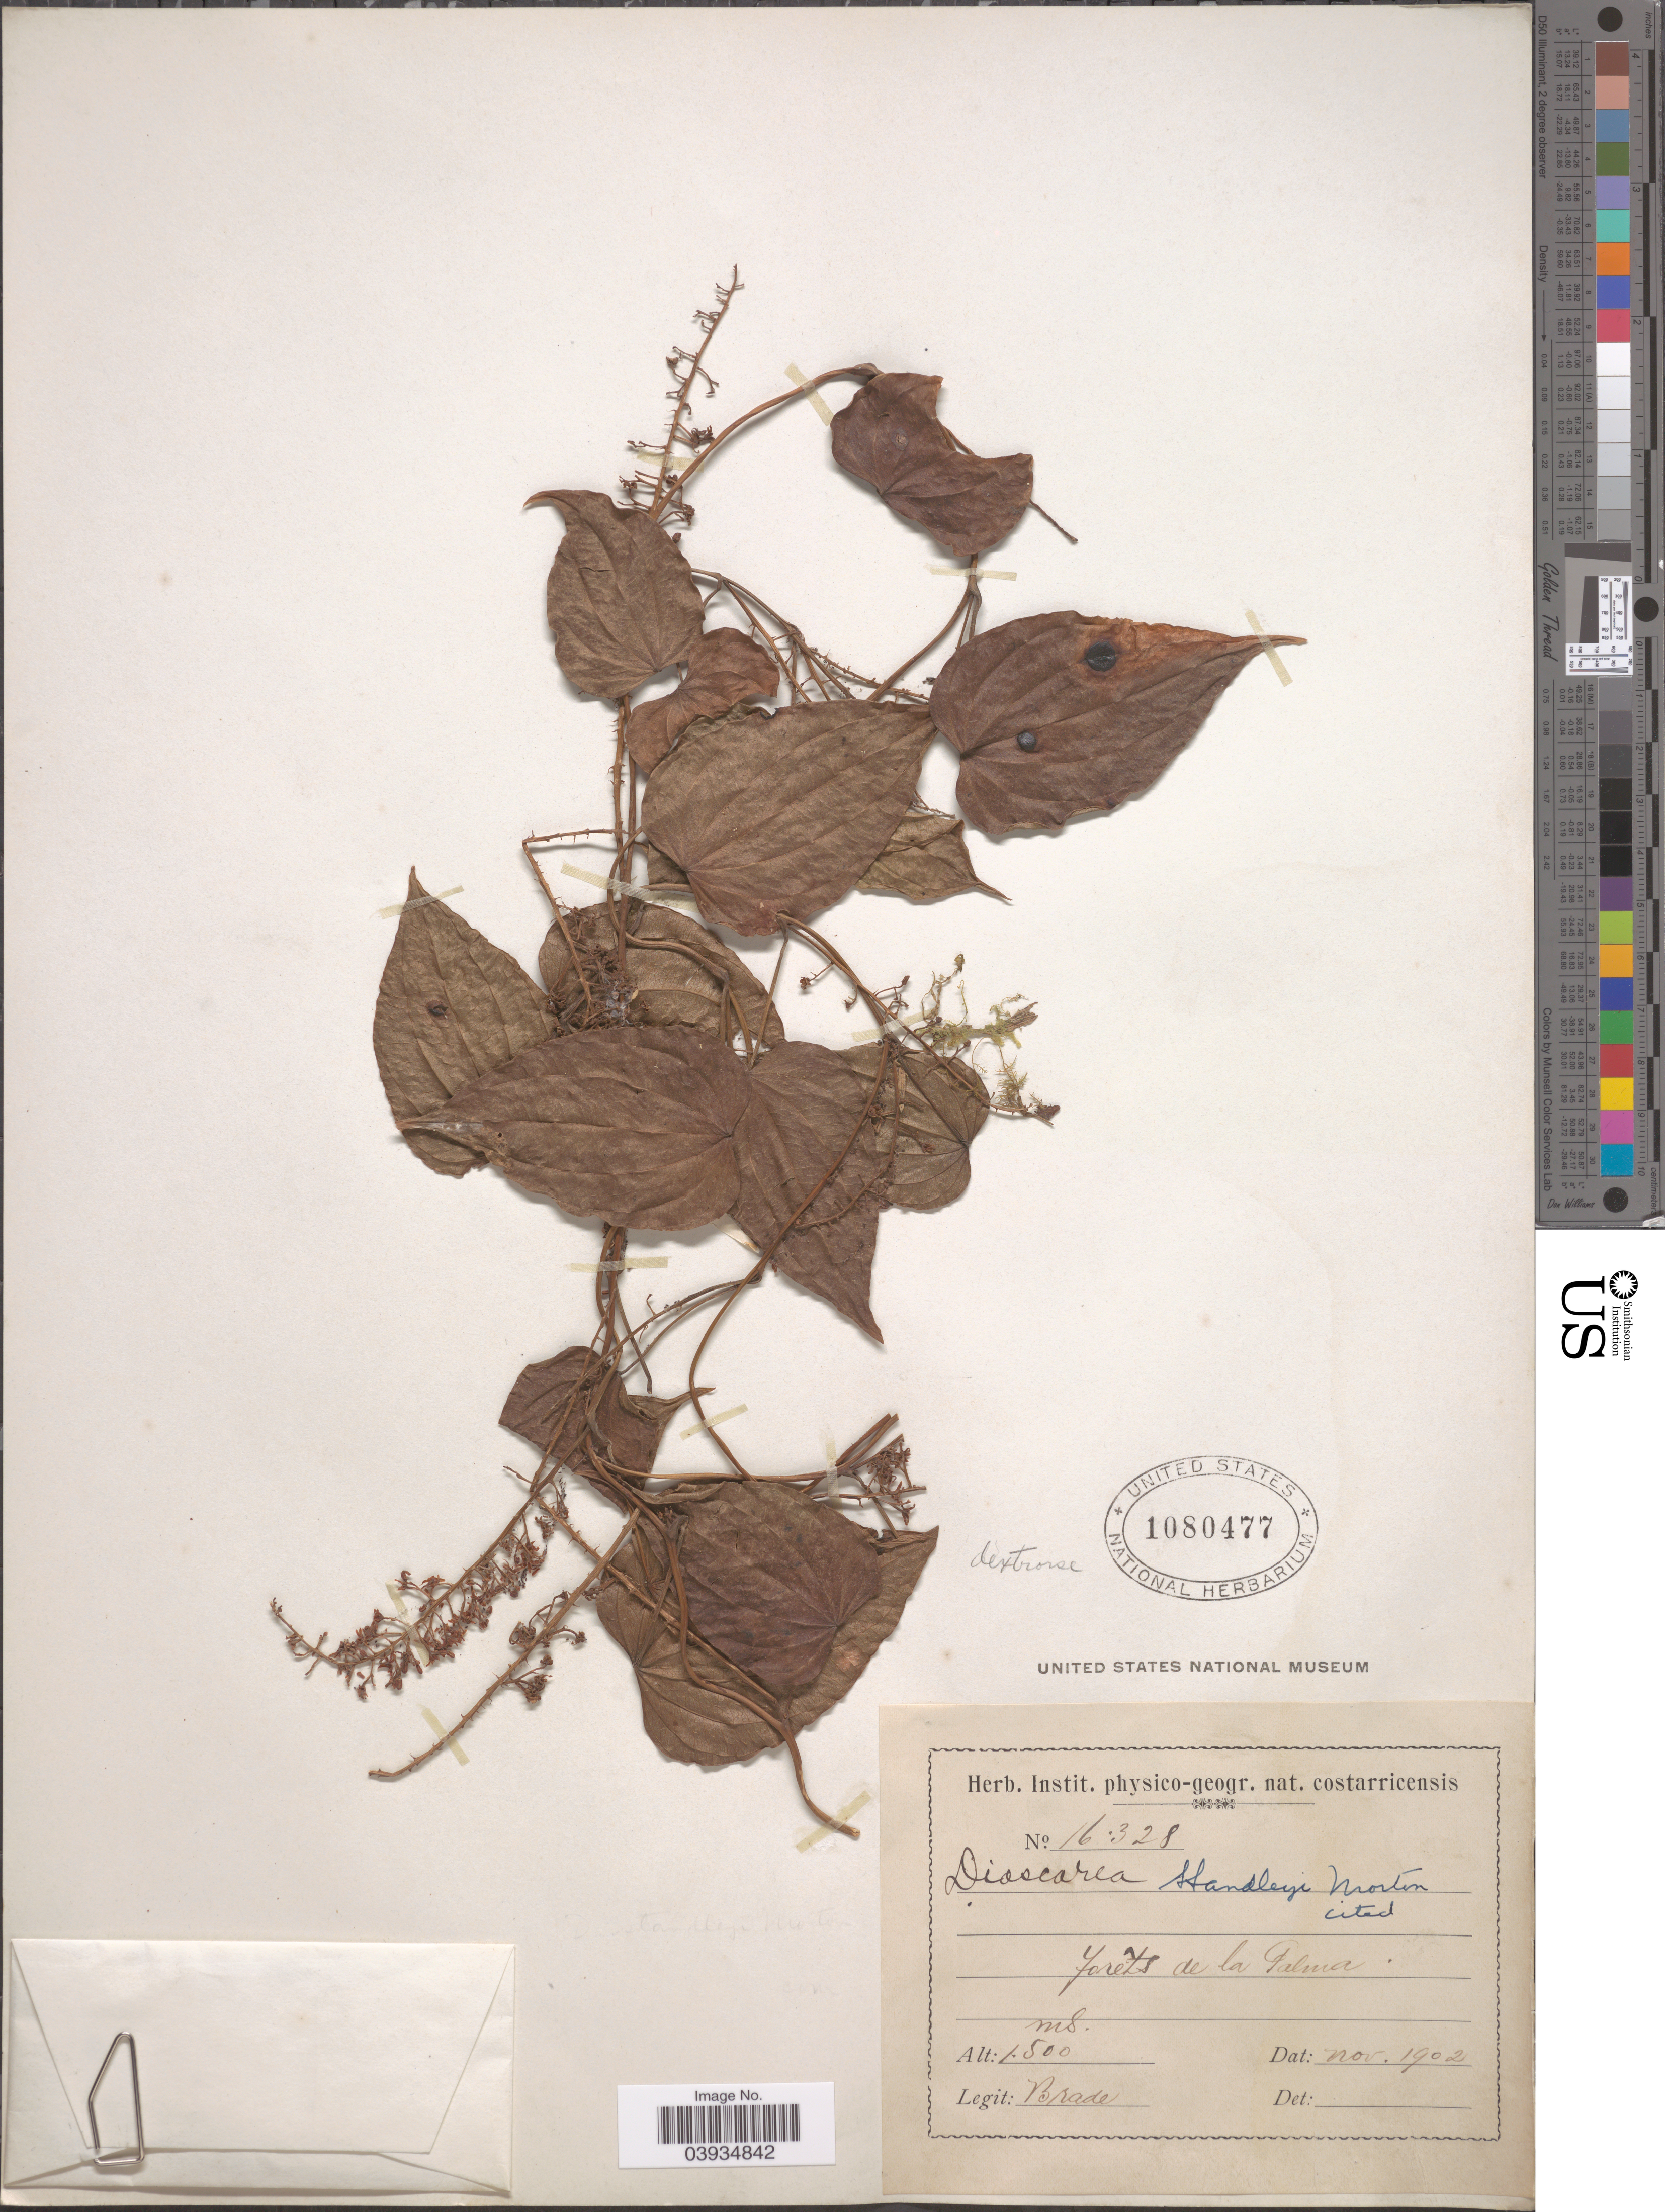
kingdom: Plantae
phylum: Tracheophyta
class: Liliopsida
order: Dioscoreales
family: Dioscoreaceae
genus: Dioscorea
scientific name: Dioscorea standleyi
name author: C.V. Morton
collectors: -- Brade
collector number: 16328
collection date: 1902-11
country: Costa Rica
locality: La Palma.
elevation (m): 1500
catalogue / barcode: US 1080477